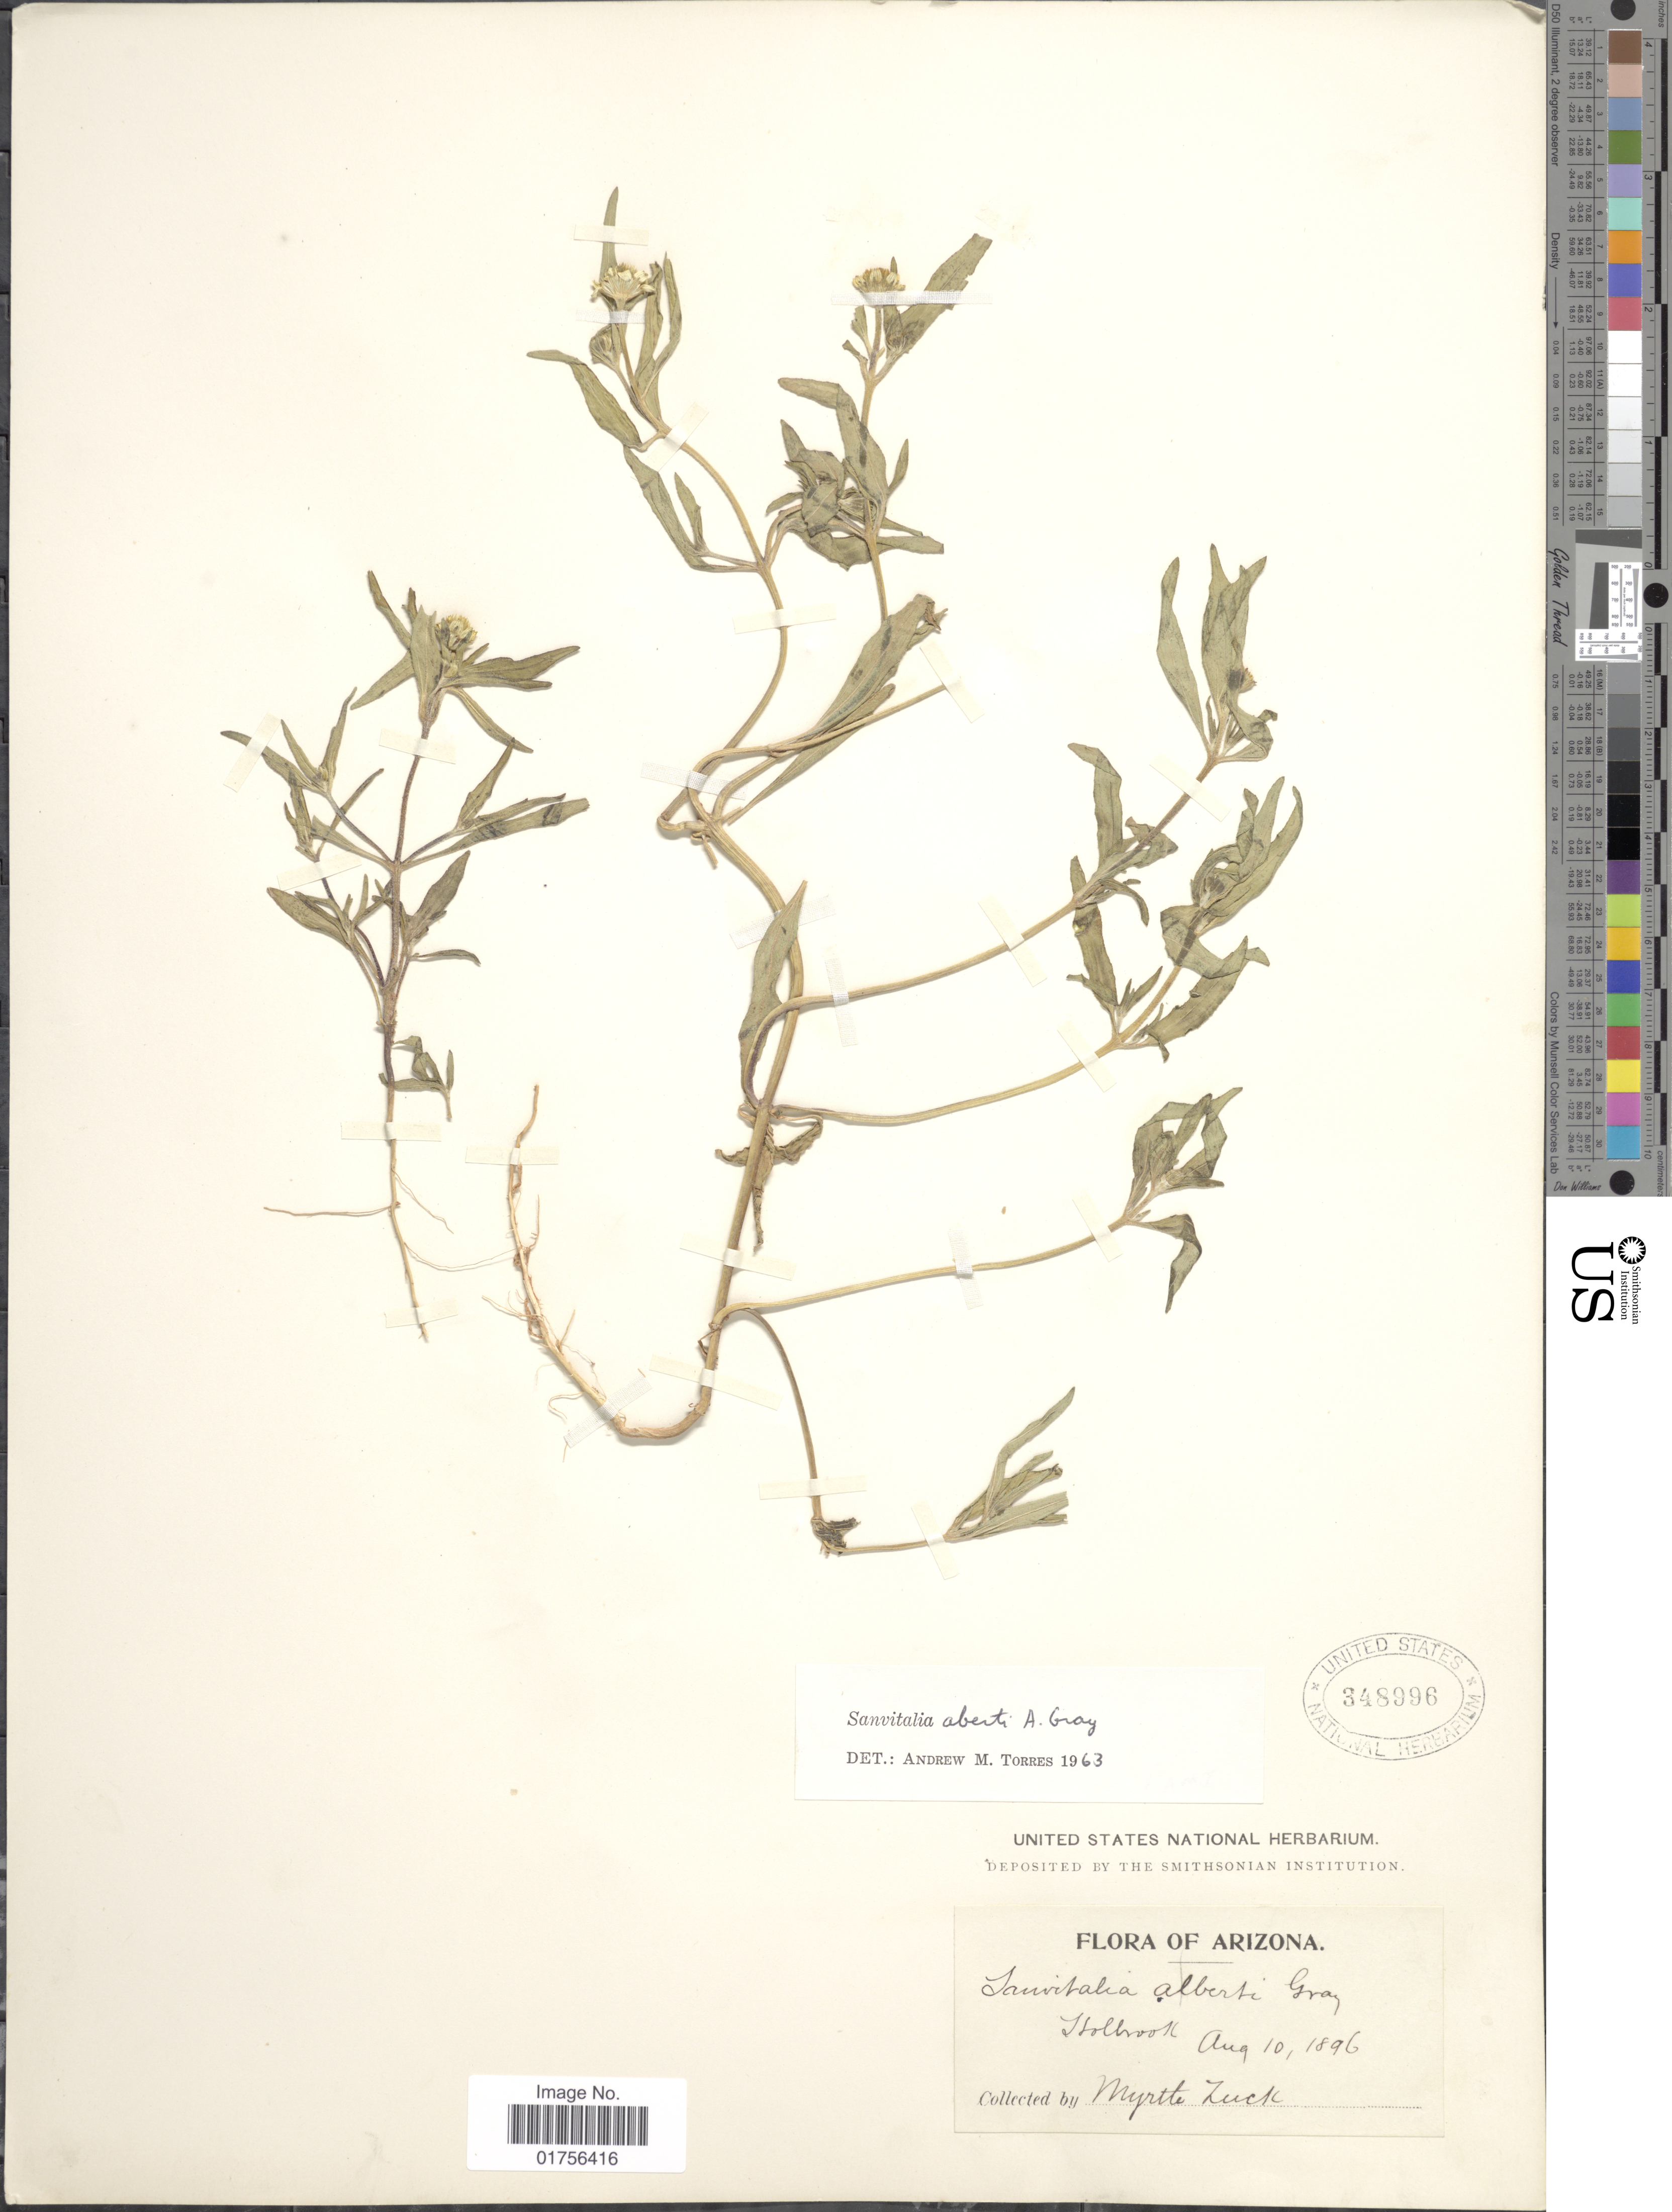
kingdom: Plantae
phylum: Tracheophyta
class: Magnoliopsida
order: Asterales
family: Asteraceae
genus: Sanvitalia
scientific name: Sanvitalia aberti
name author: A. Gray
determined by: Skibicki, Samuel V.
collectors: M. Zuck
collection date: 1896-08-10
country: United States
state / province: Arizona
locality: Holbrook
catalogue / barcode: US 348996